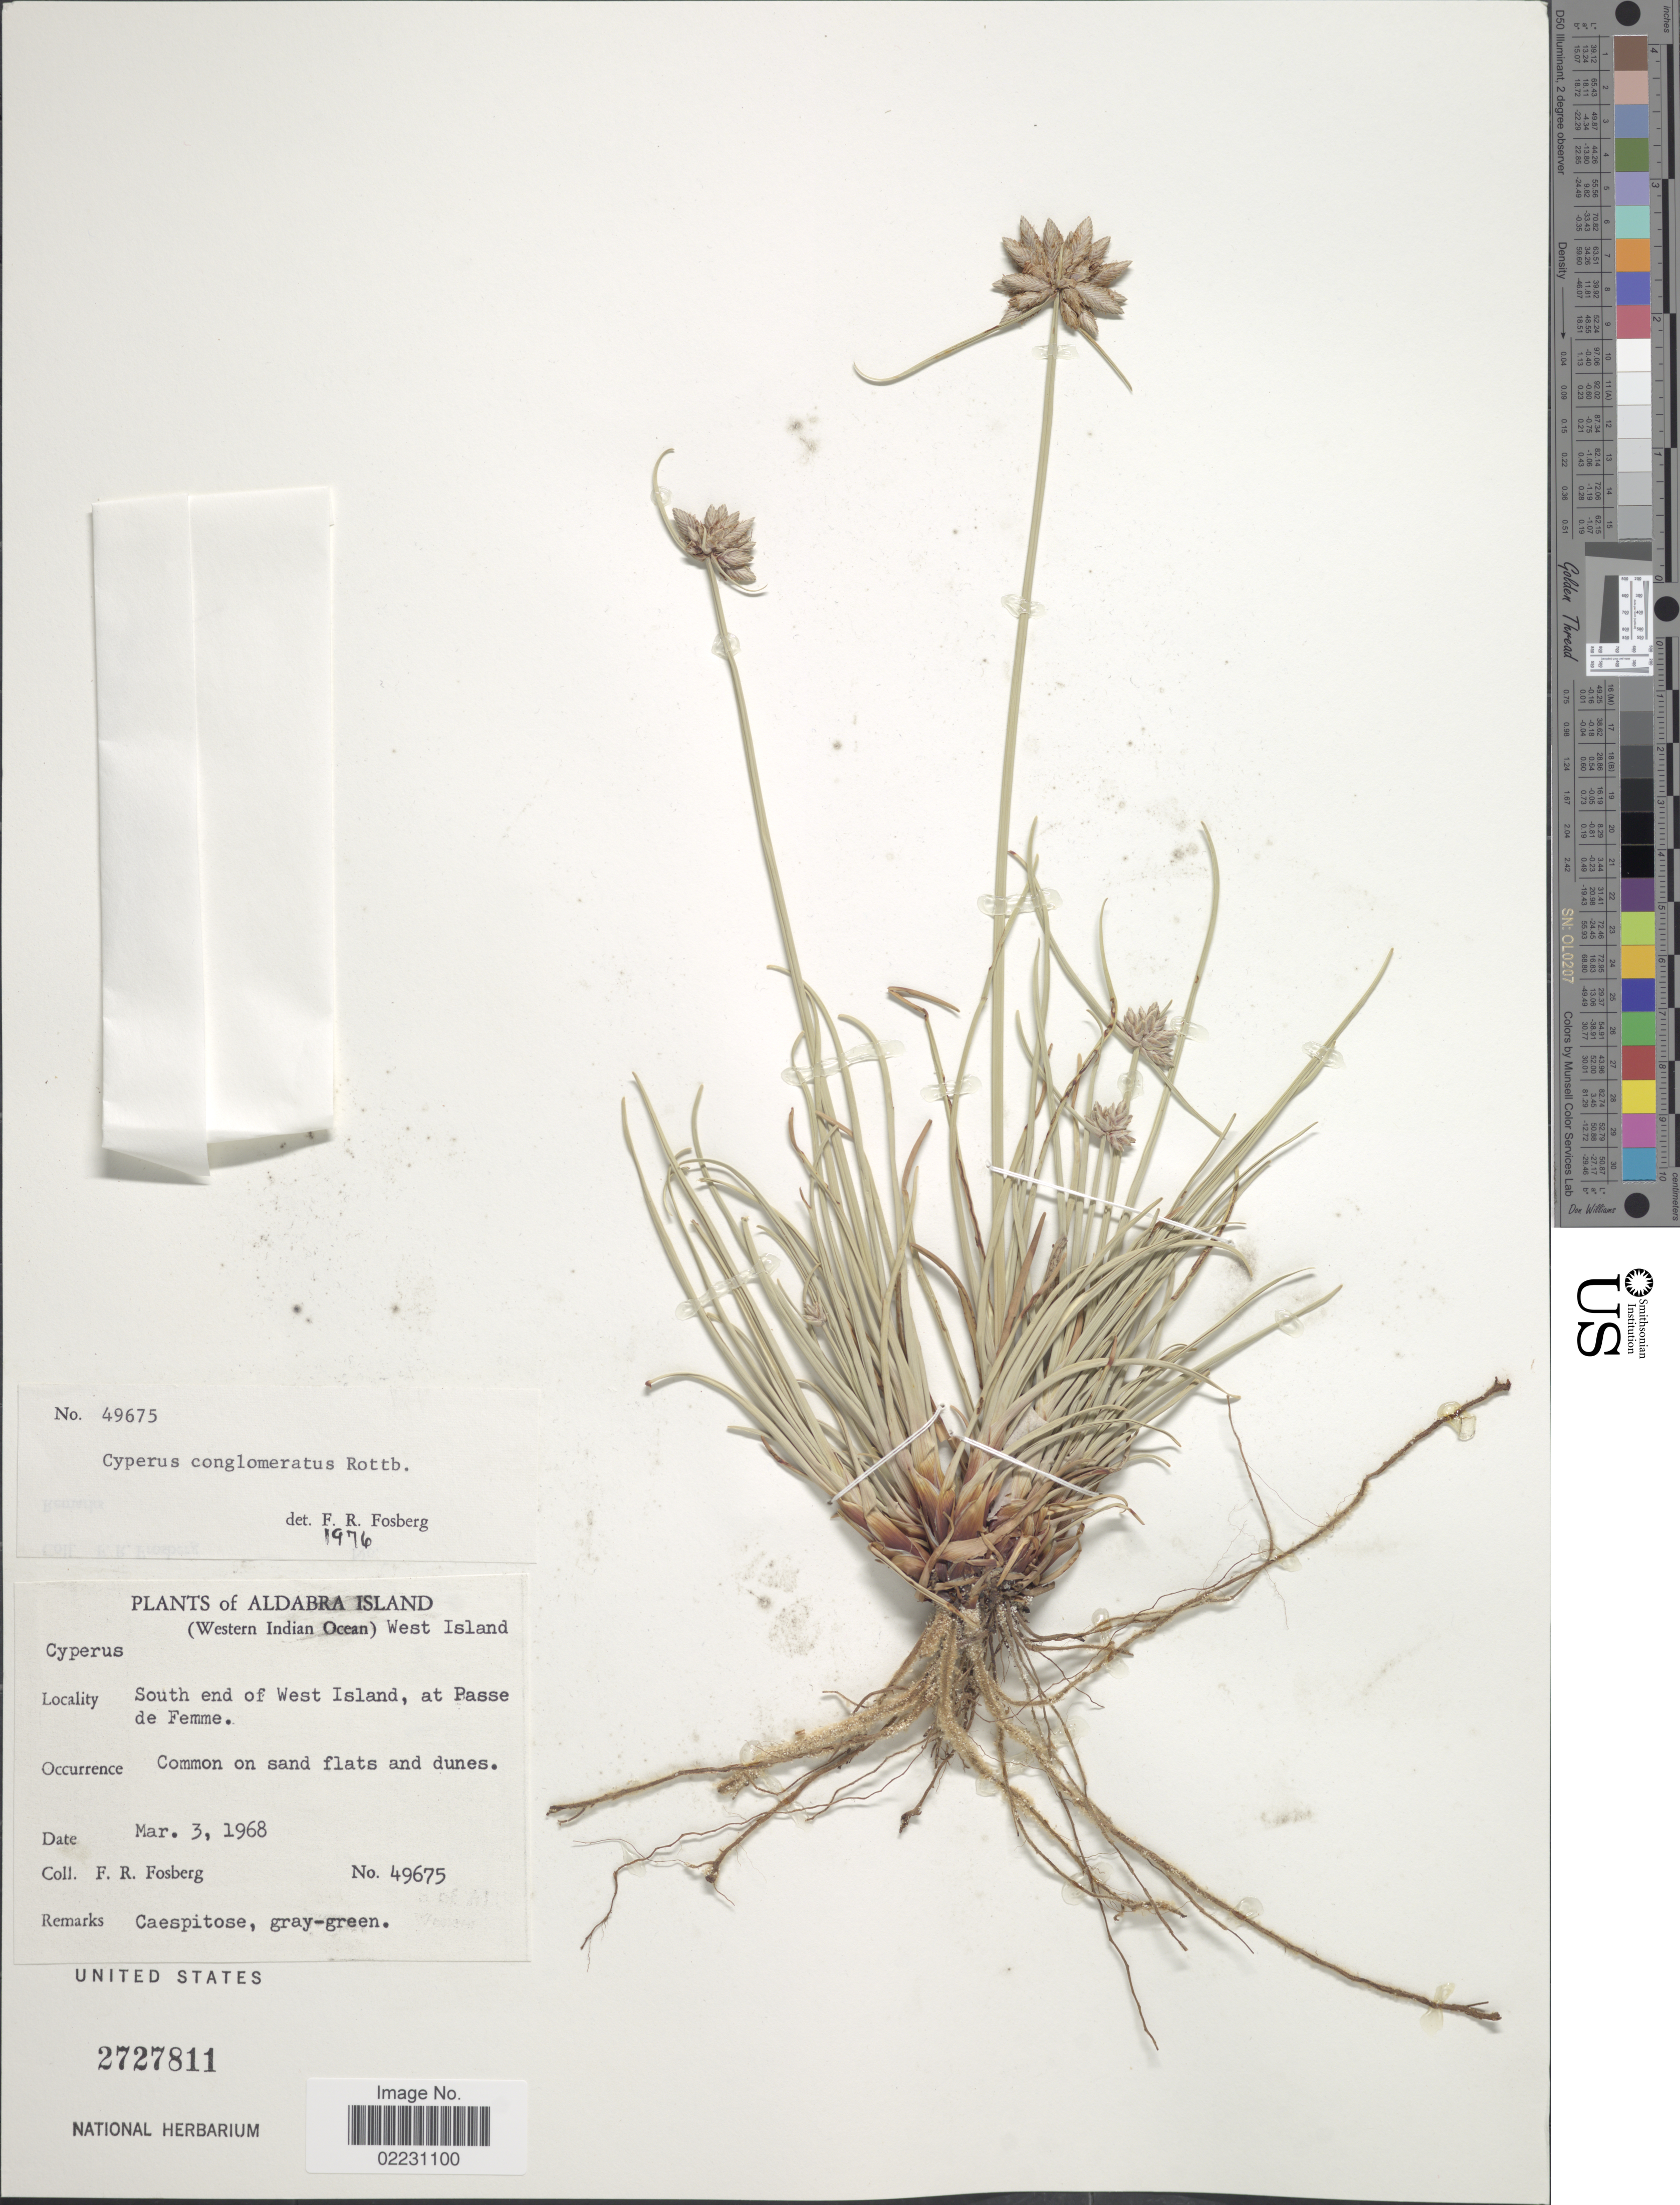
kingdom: Plantae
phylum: Tracheophyta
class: Liliopsida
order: Poales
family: Cyperaceae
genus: Cyperus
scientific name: Cyperus conglomeratus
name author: Rottb.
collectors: F. R. Fosberg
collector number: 49675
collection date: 1968-03-03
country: Seychelles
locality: Aldabra Island (Western Indian Ocean( West Island. South end of West Island, at Passe de Femme.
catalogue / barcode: US 2727811